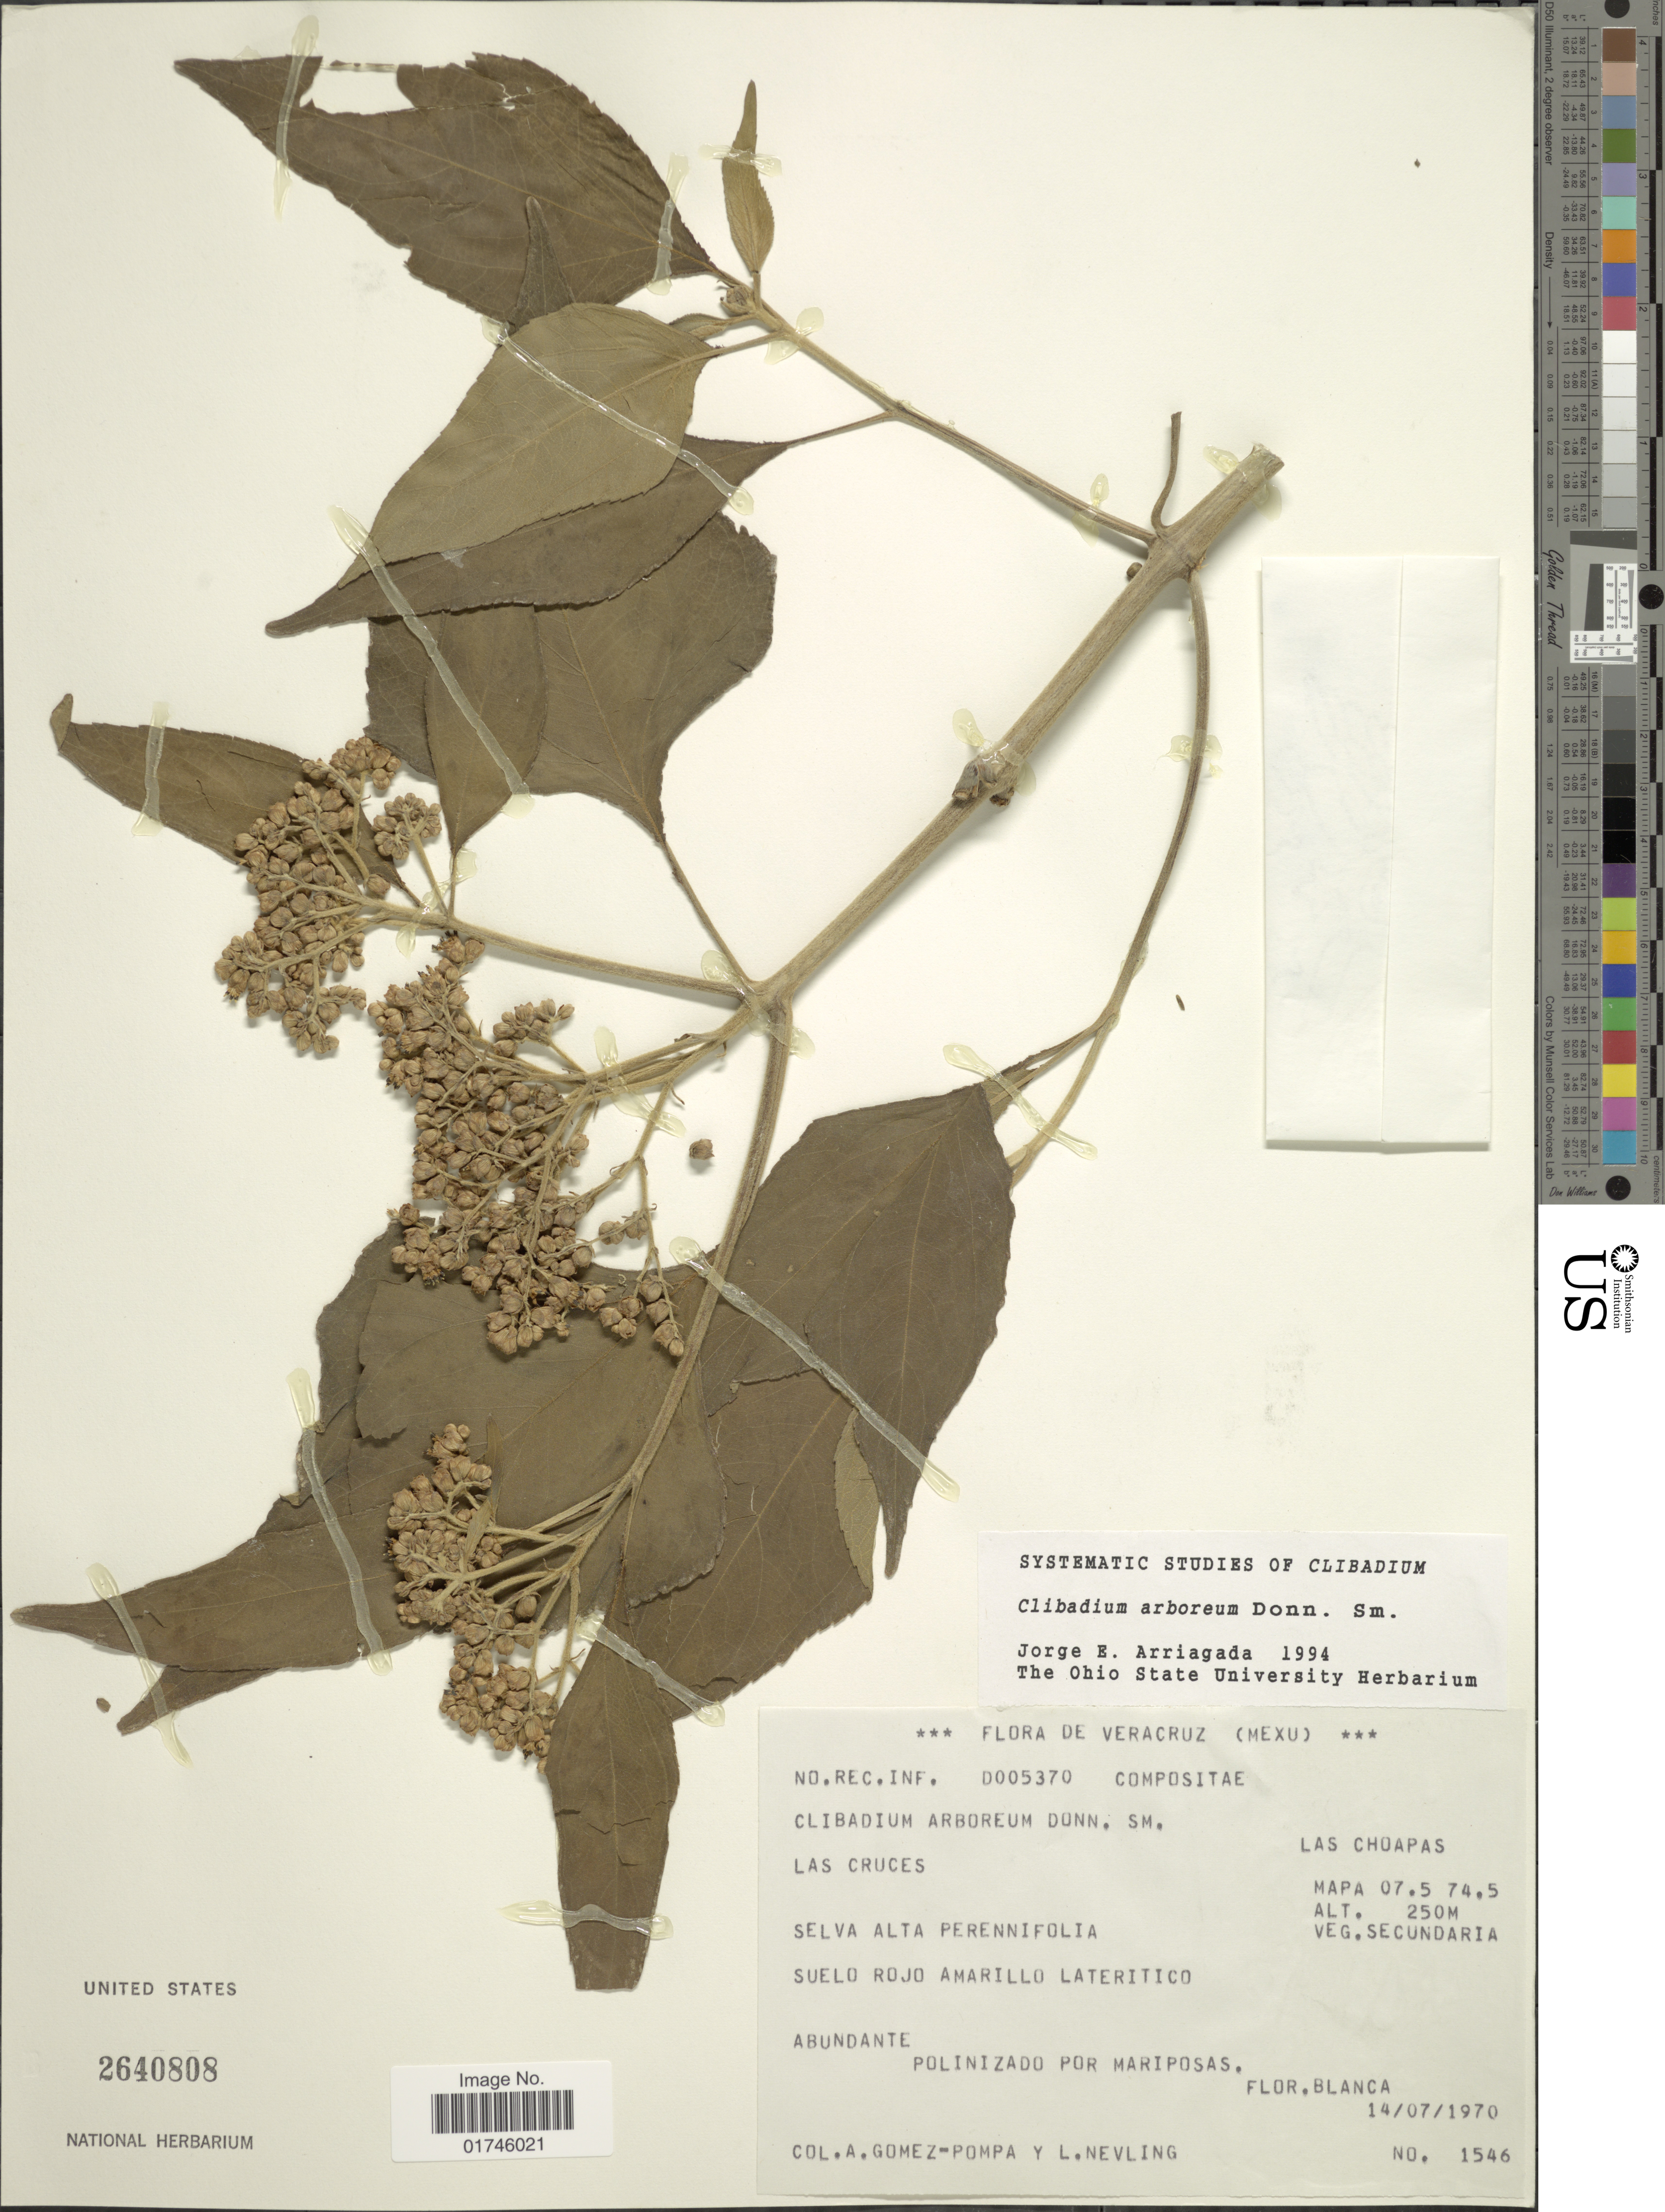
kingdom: Plantae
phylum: Tracheophyta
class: Magnoliopsida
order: Asterales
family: Asteraceae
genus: Clibadium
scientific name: Clibadium arboreum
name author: Donn. Sm.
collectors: A. Gómez Pompa & L. Nevling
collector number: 1546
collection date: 1970-07-14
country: Mexico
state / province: Veracruz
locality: Veracruz, La Cruses, Las Choapas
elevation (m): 250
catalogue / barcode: US 2640808